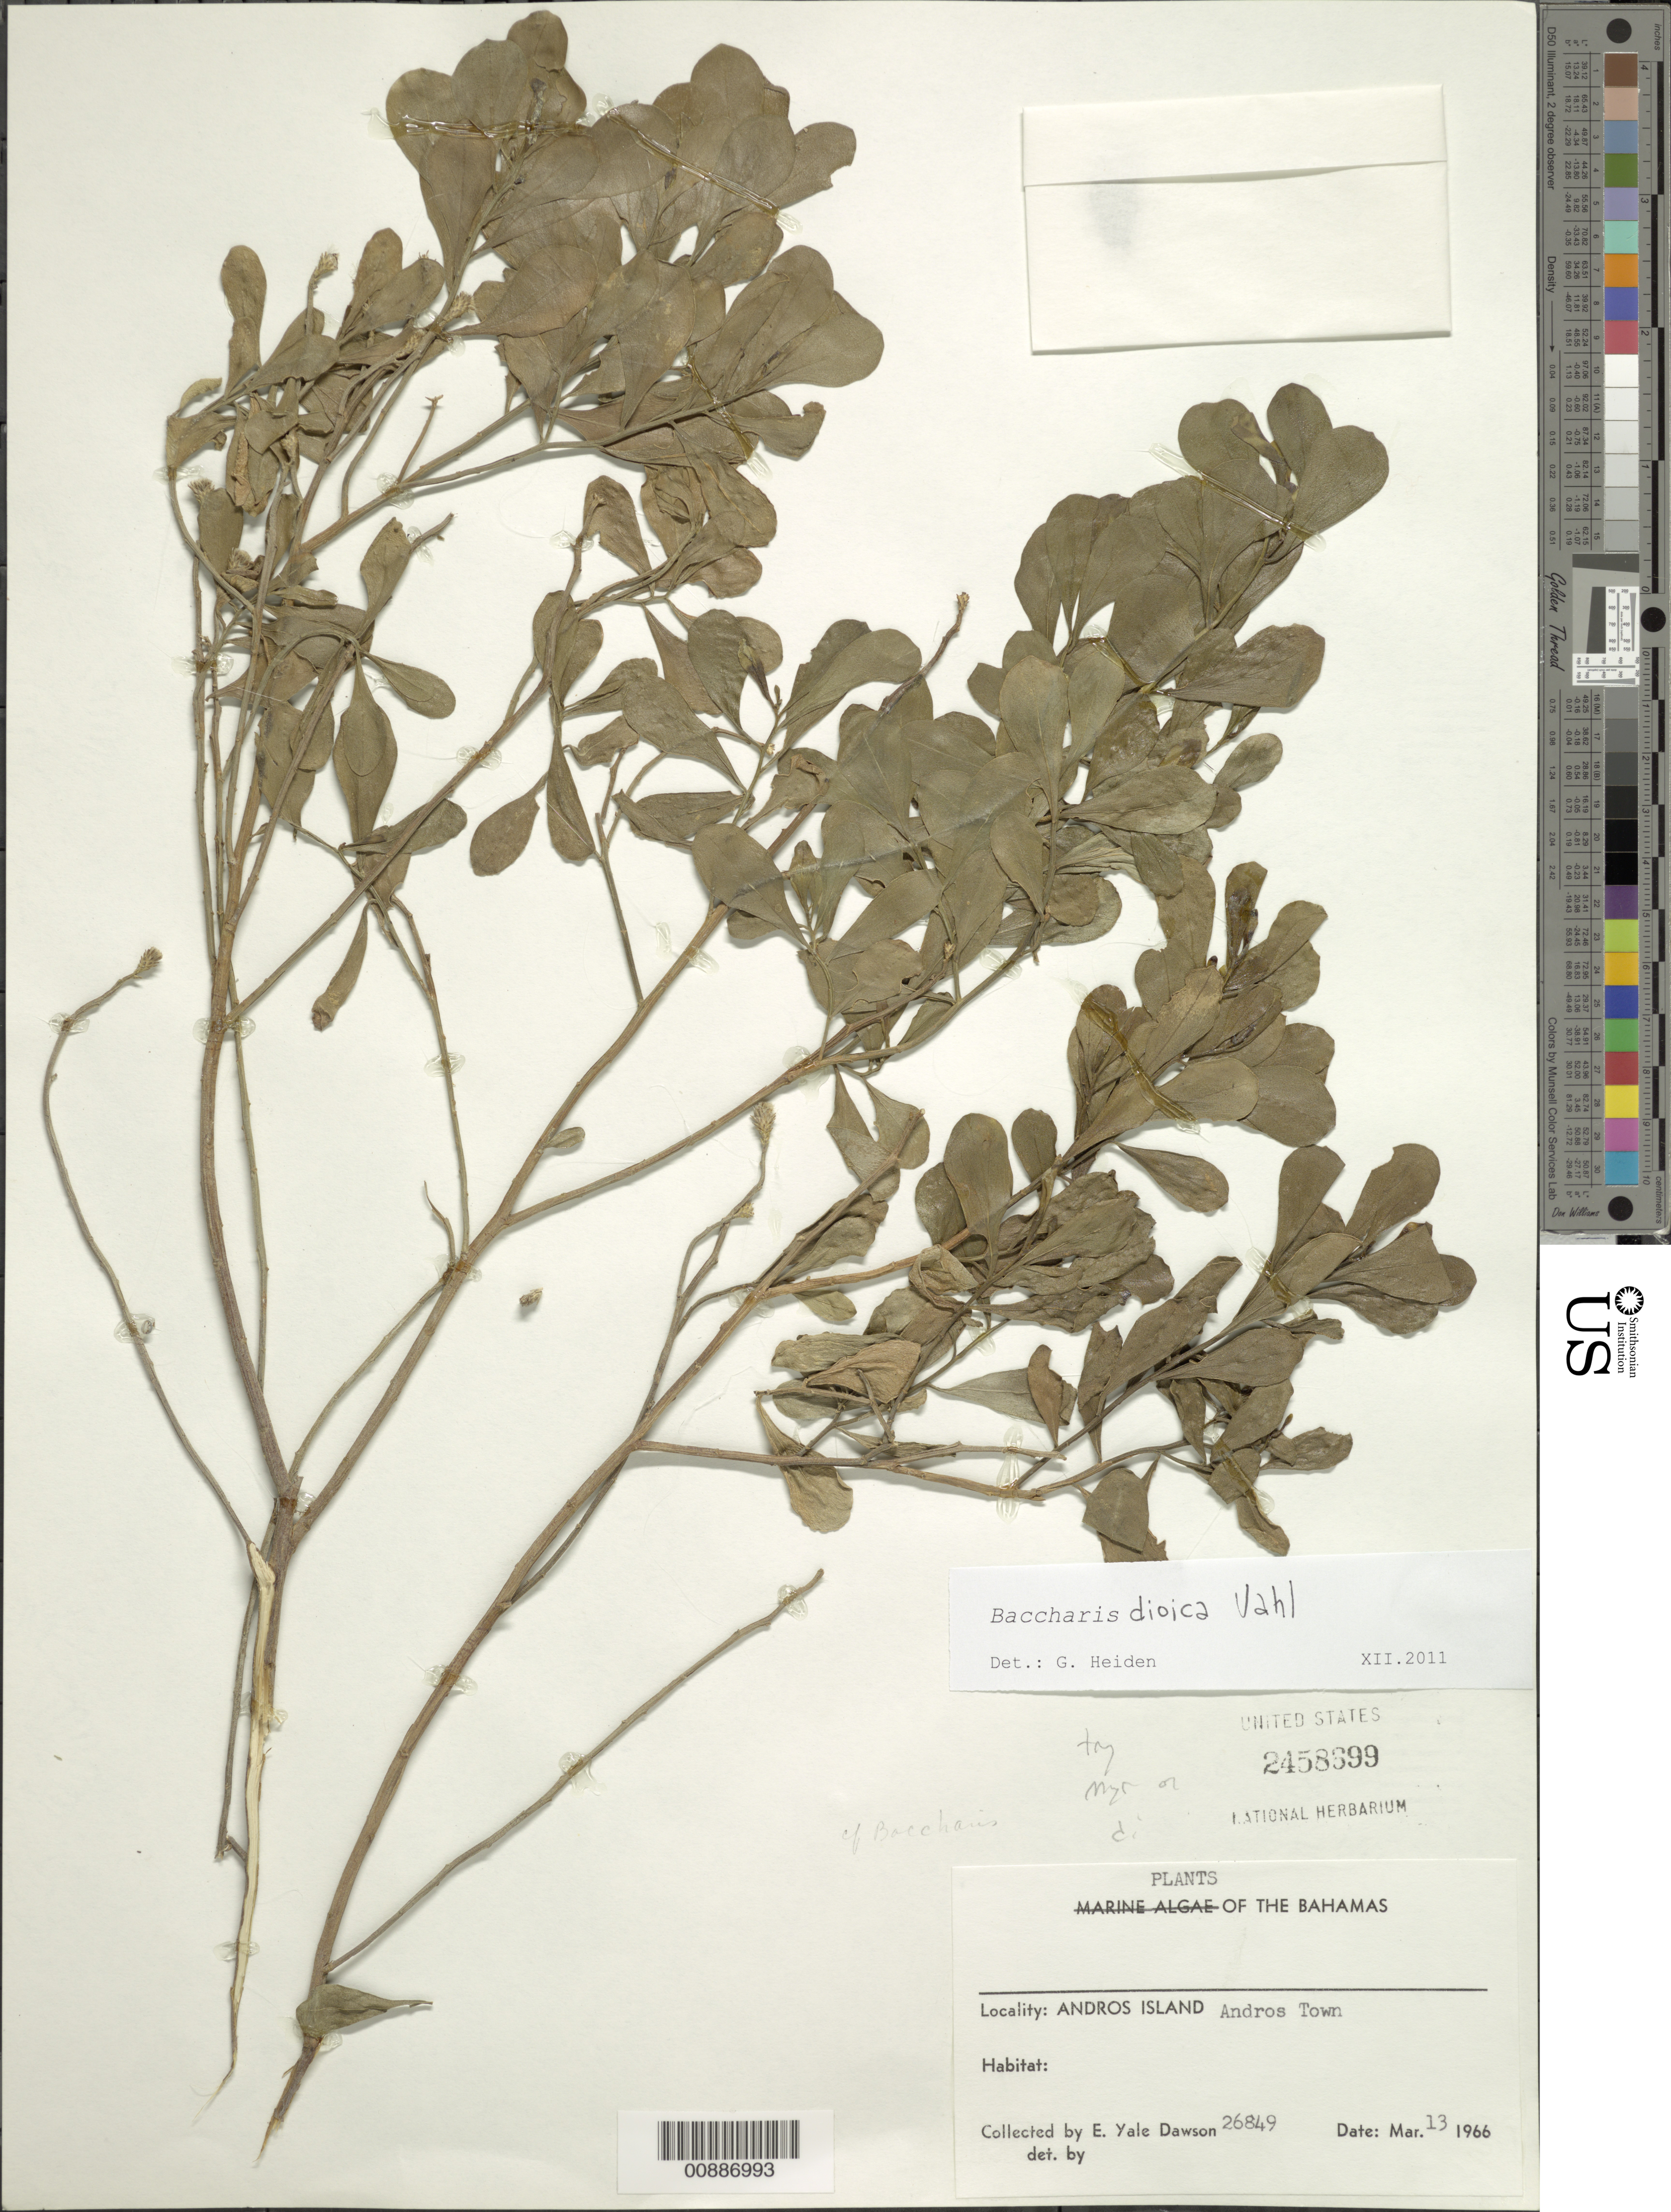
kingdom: Plantae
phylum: Tracheophyta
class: Magnoliopsida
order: Asterales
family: Asteraceae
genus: Baccharis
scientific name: Baccharis dioica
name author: Vahl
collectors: E. Y. Dawson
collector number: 26849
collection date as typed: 13 Mar 1966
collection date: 1966-03-13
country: Bahamas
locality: Andros Island. Andros Town.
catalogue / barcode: US 245839